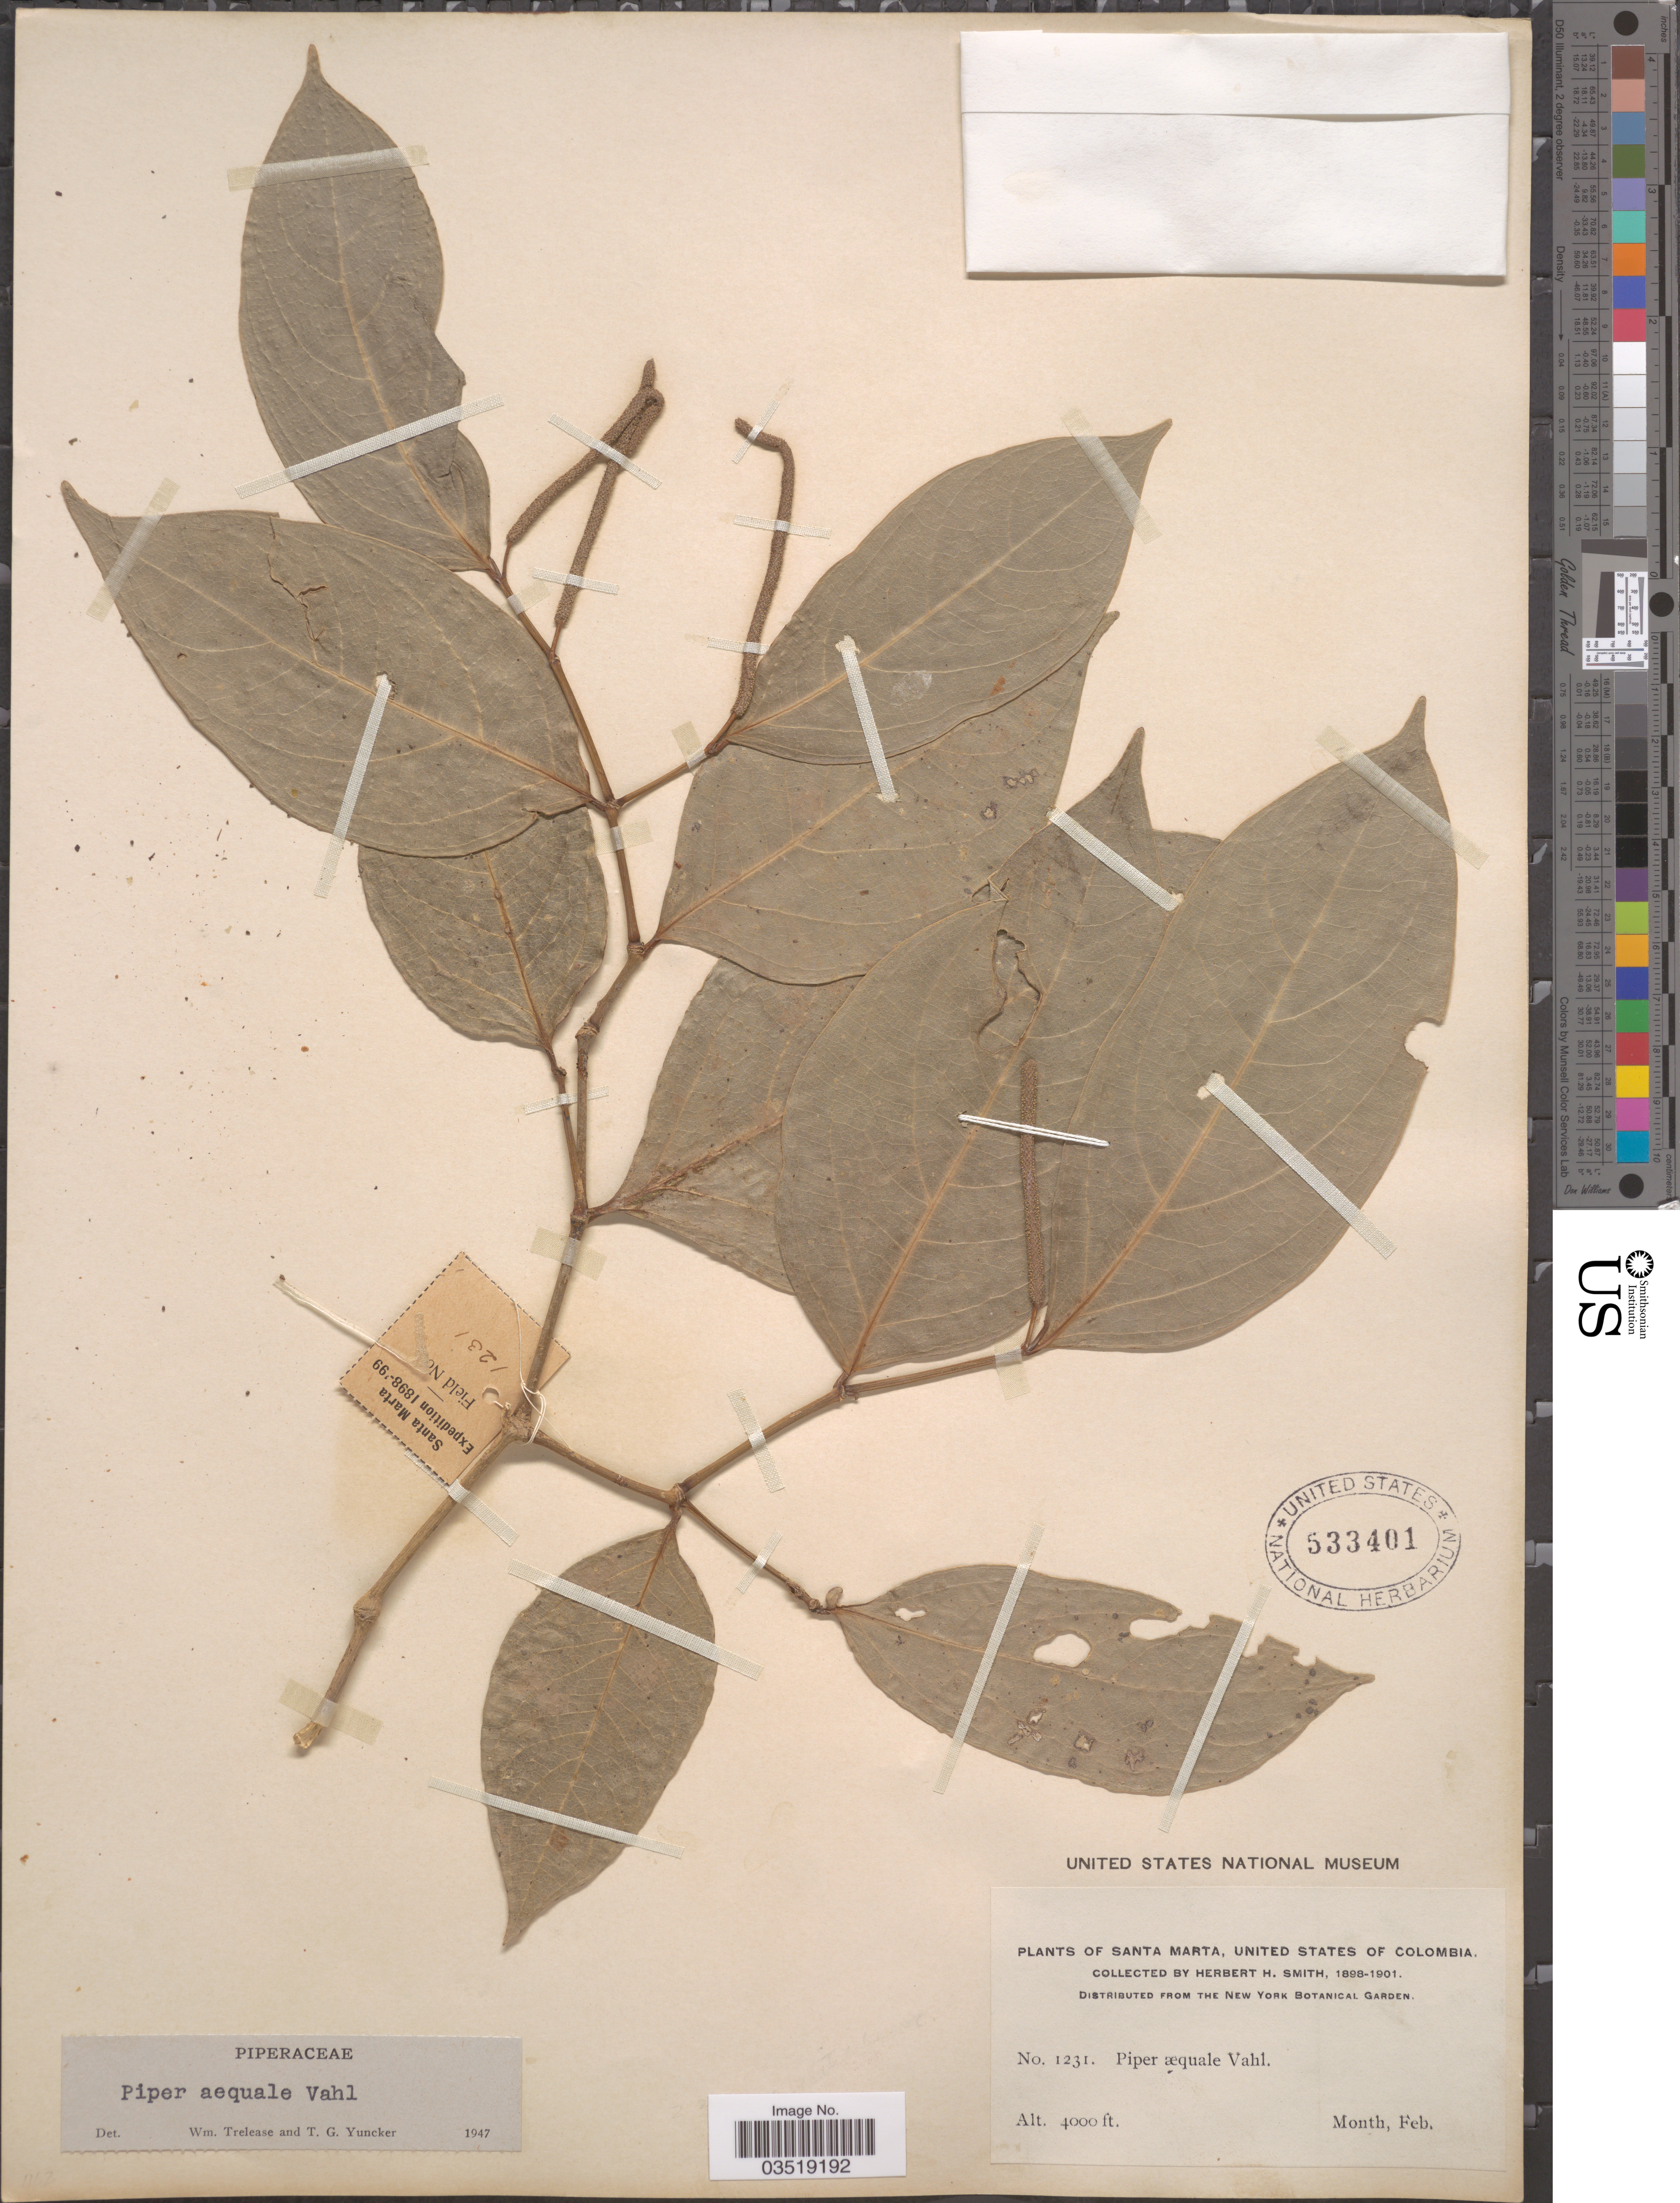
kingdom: Plantae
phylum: Tracheophyta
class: Magnoliopsida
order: Piperales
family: Piperaceae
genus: Piper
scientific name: Piper aequale var. aequale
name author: Vahl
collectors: Herbert H. Smith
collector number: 1231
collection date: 1898-02/1901-02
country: Colombia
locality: Santa Marta, United States of Colombia.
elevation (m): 1219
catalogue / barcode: US 533401